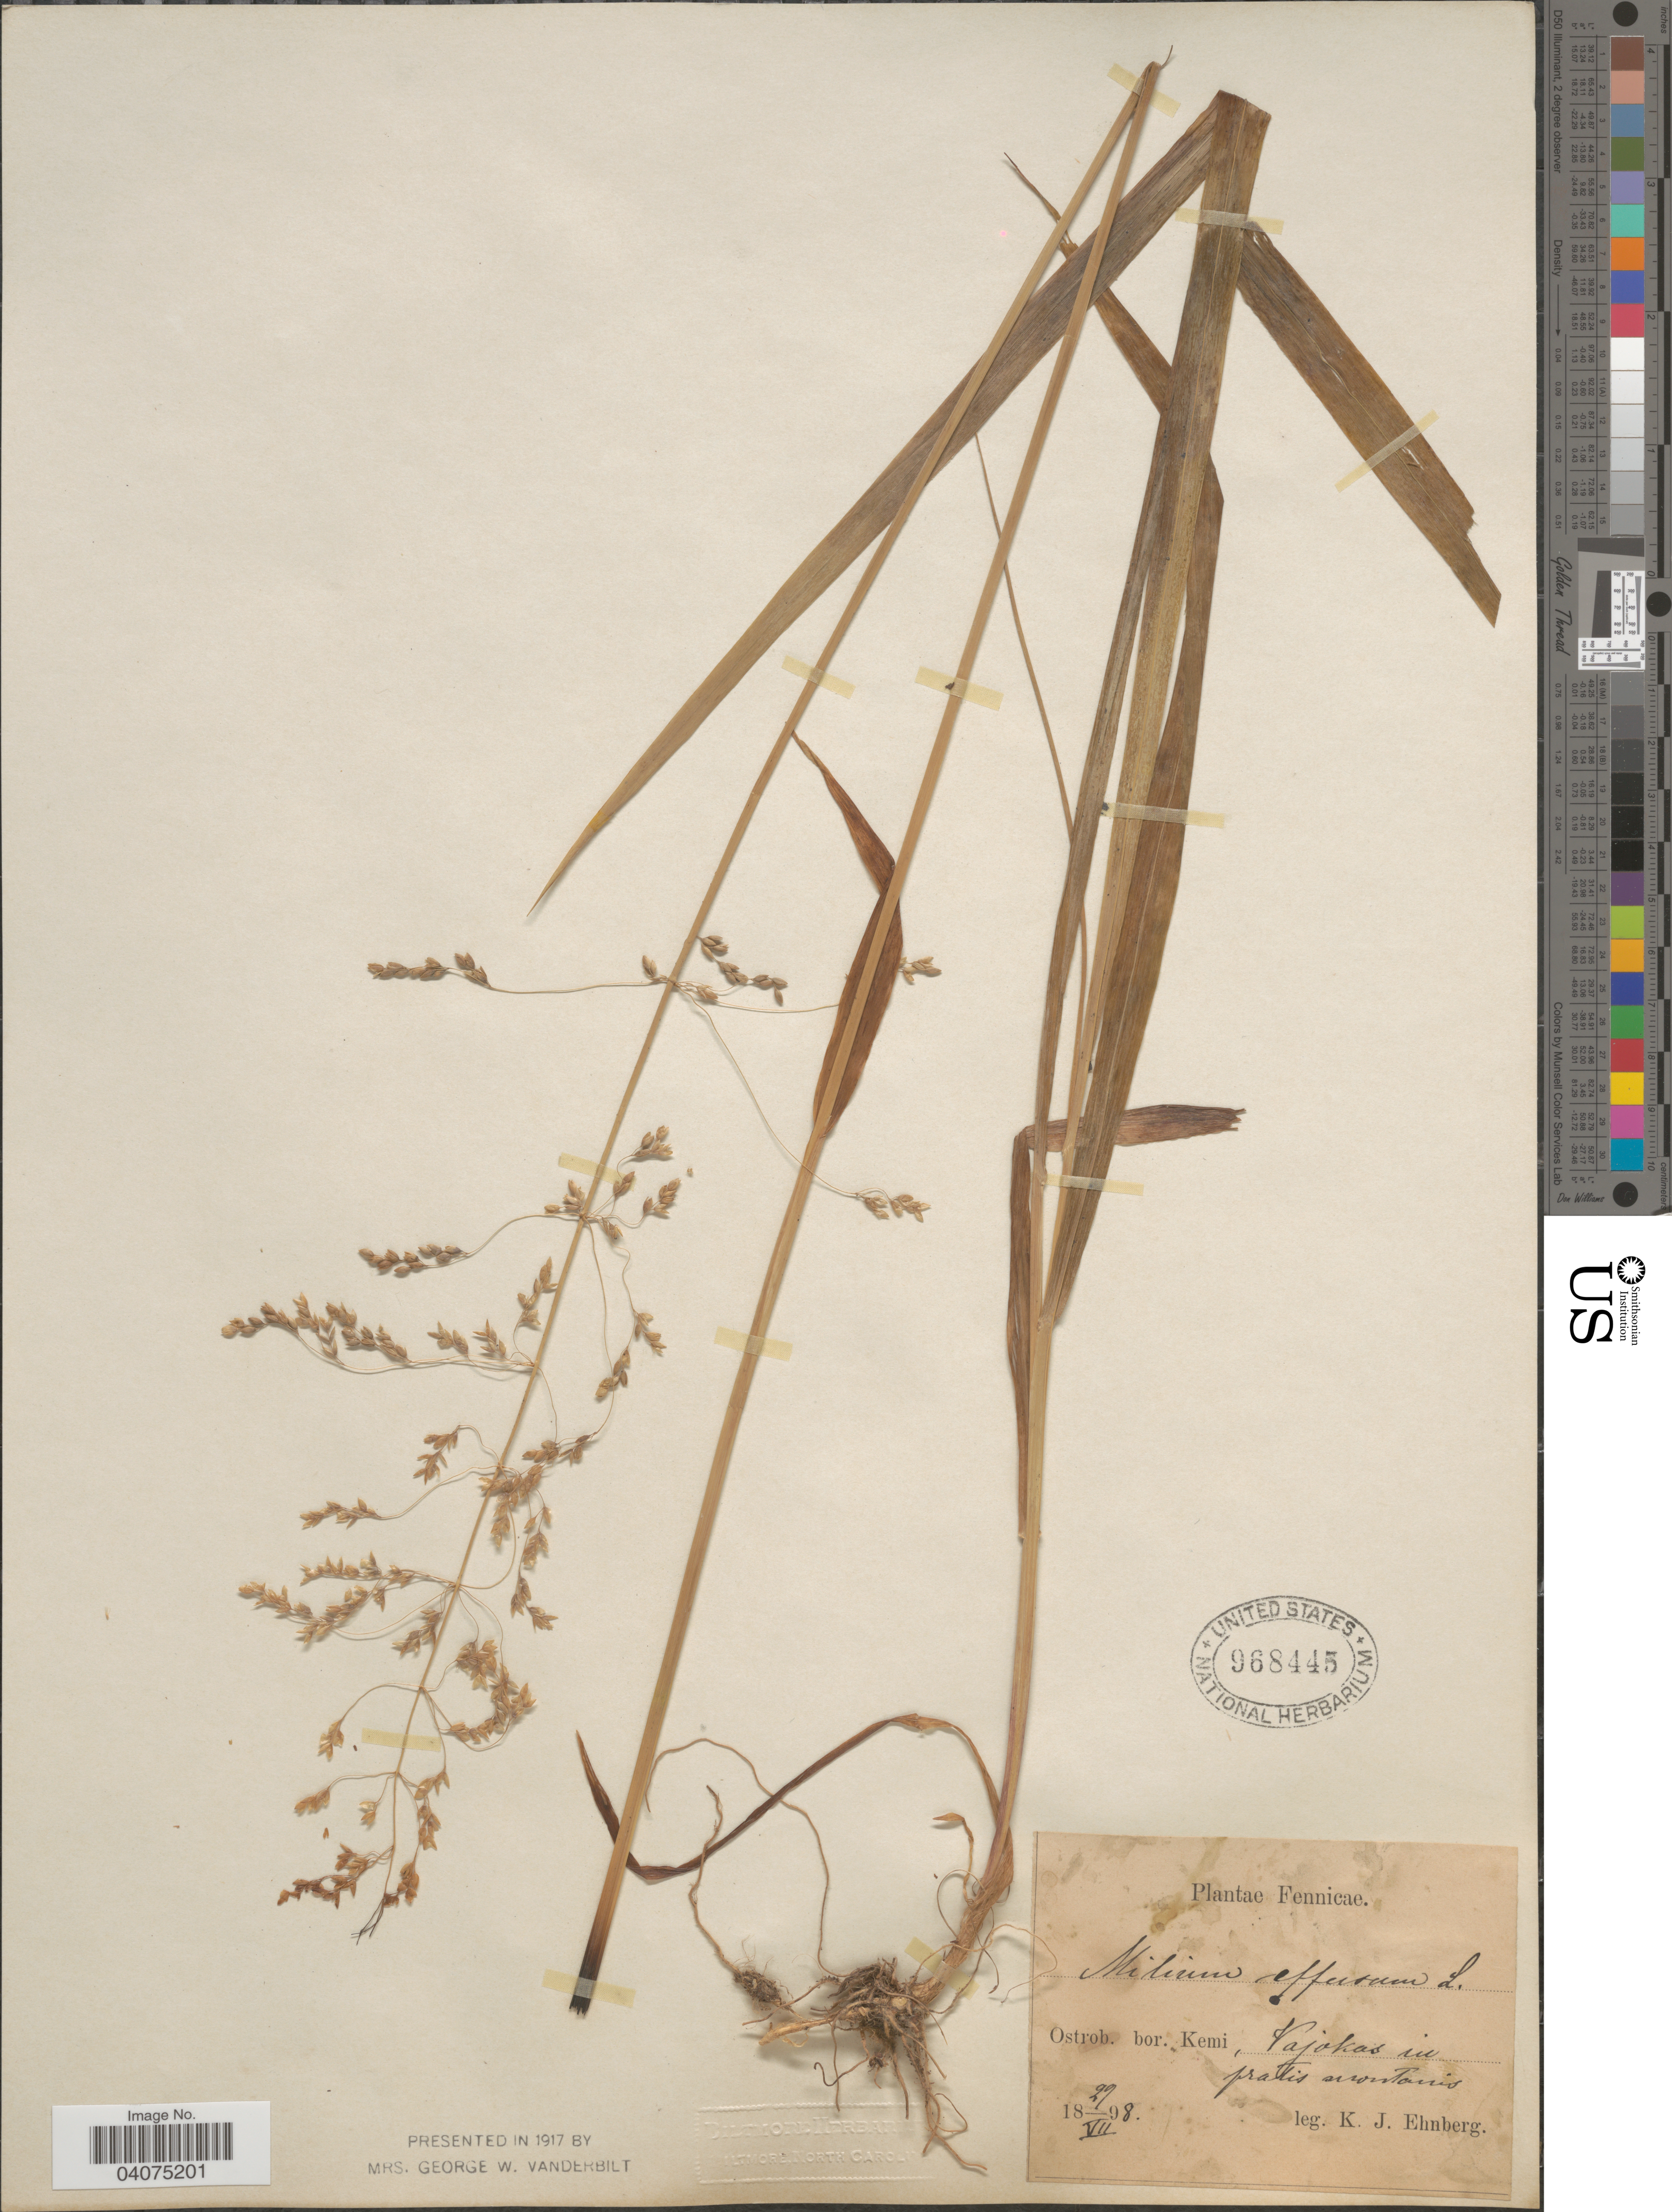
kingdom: Plantae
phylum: Tracheophyta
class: Liliopsida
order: Poales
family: Poaceae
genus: Milium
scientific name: Milium effusum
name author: L.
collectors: K. Ehnberg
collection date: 1898-07-29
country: Finland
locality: Fennicae. Ostrob. bor. Kemi, Vajokas in pratis serontonis.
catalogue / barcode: US 968445